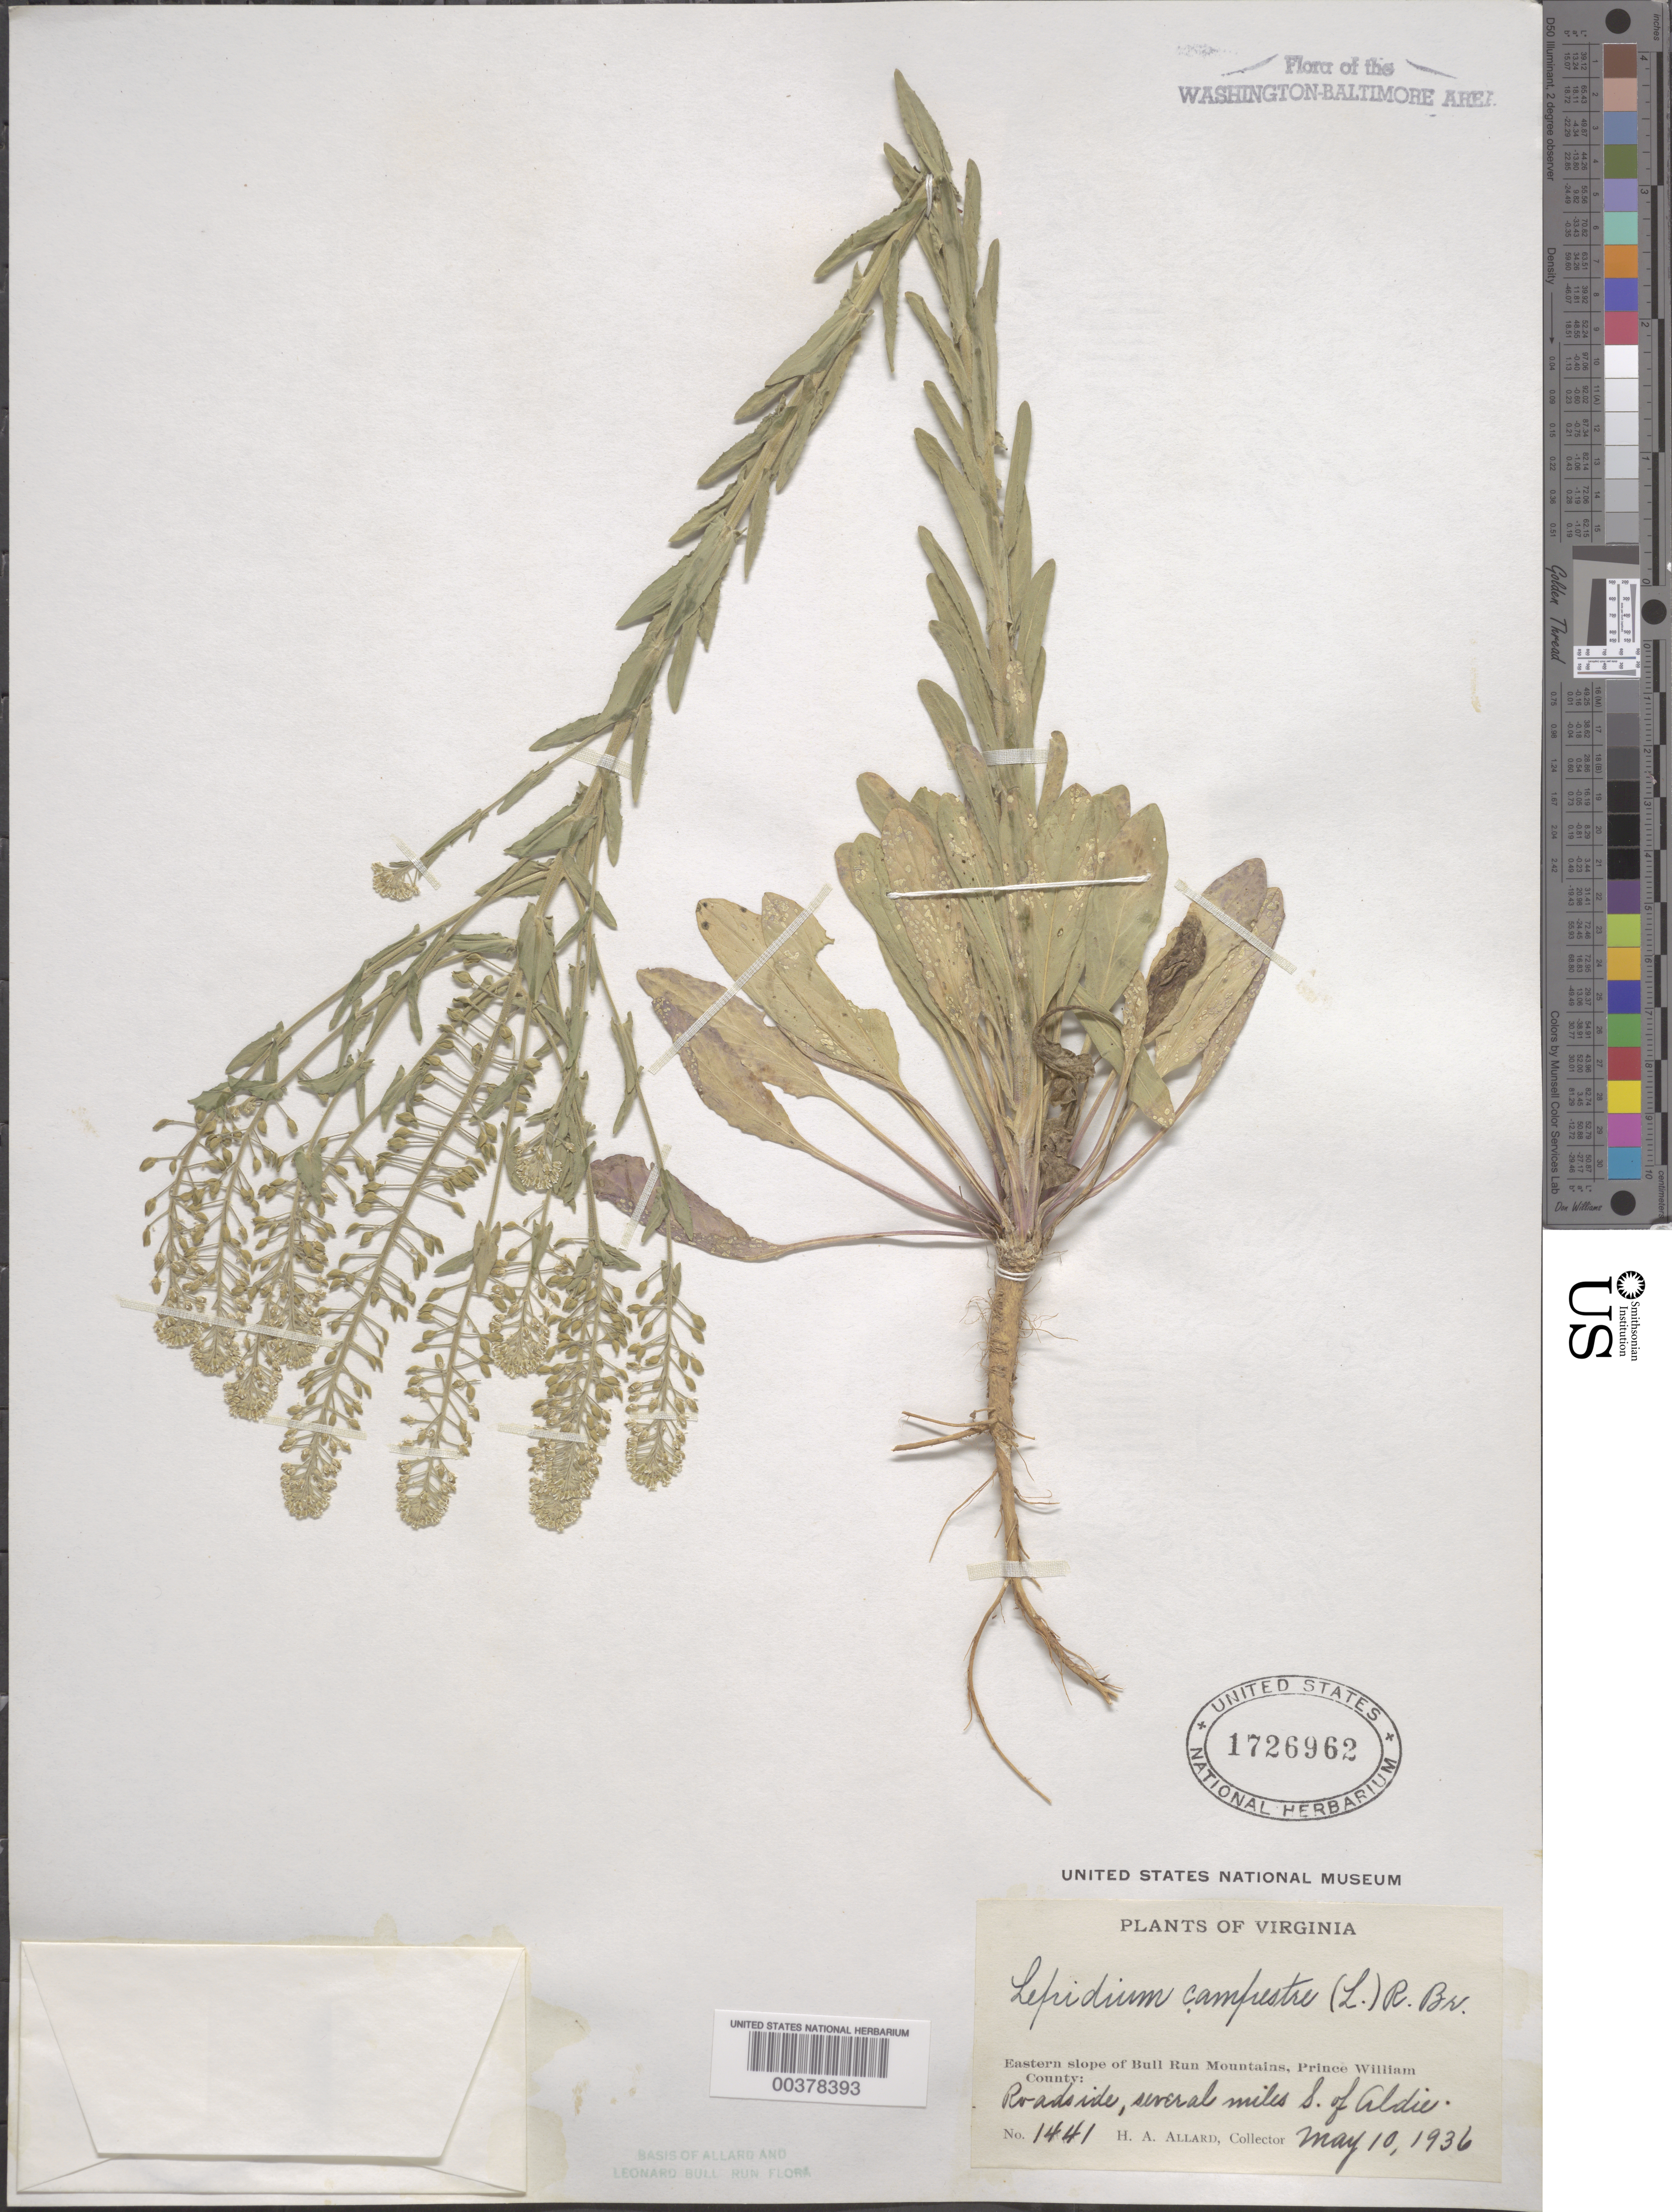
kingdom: Plantae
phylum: Tracheophyta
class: Magnoliopsida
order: Brassicales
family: Brassicaceae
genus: Lepidium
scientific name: Lepidium campestre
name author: (L.) W.T. Aiton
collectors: H. A. Allard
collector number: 1441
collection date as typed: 10 May 1936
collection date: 1936-05-10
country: United States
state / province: Virginia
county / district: Prince William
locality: South of Aldie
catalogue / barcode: US 1726962